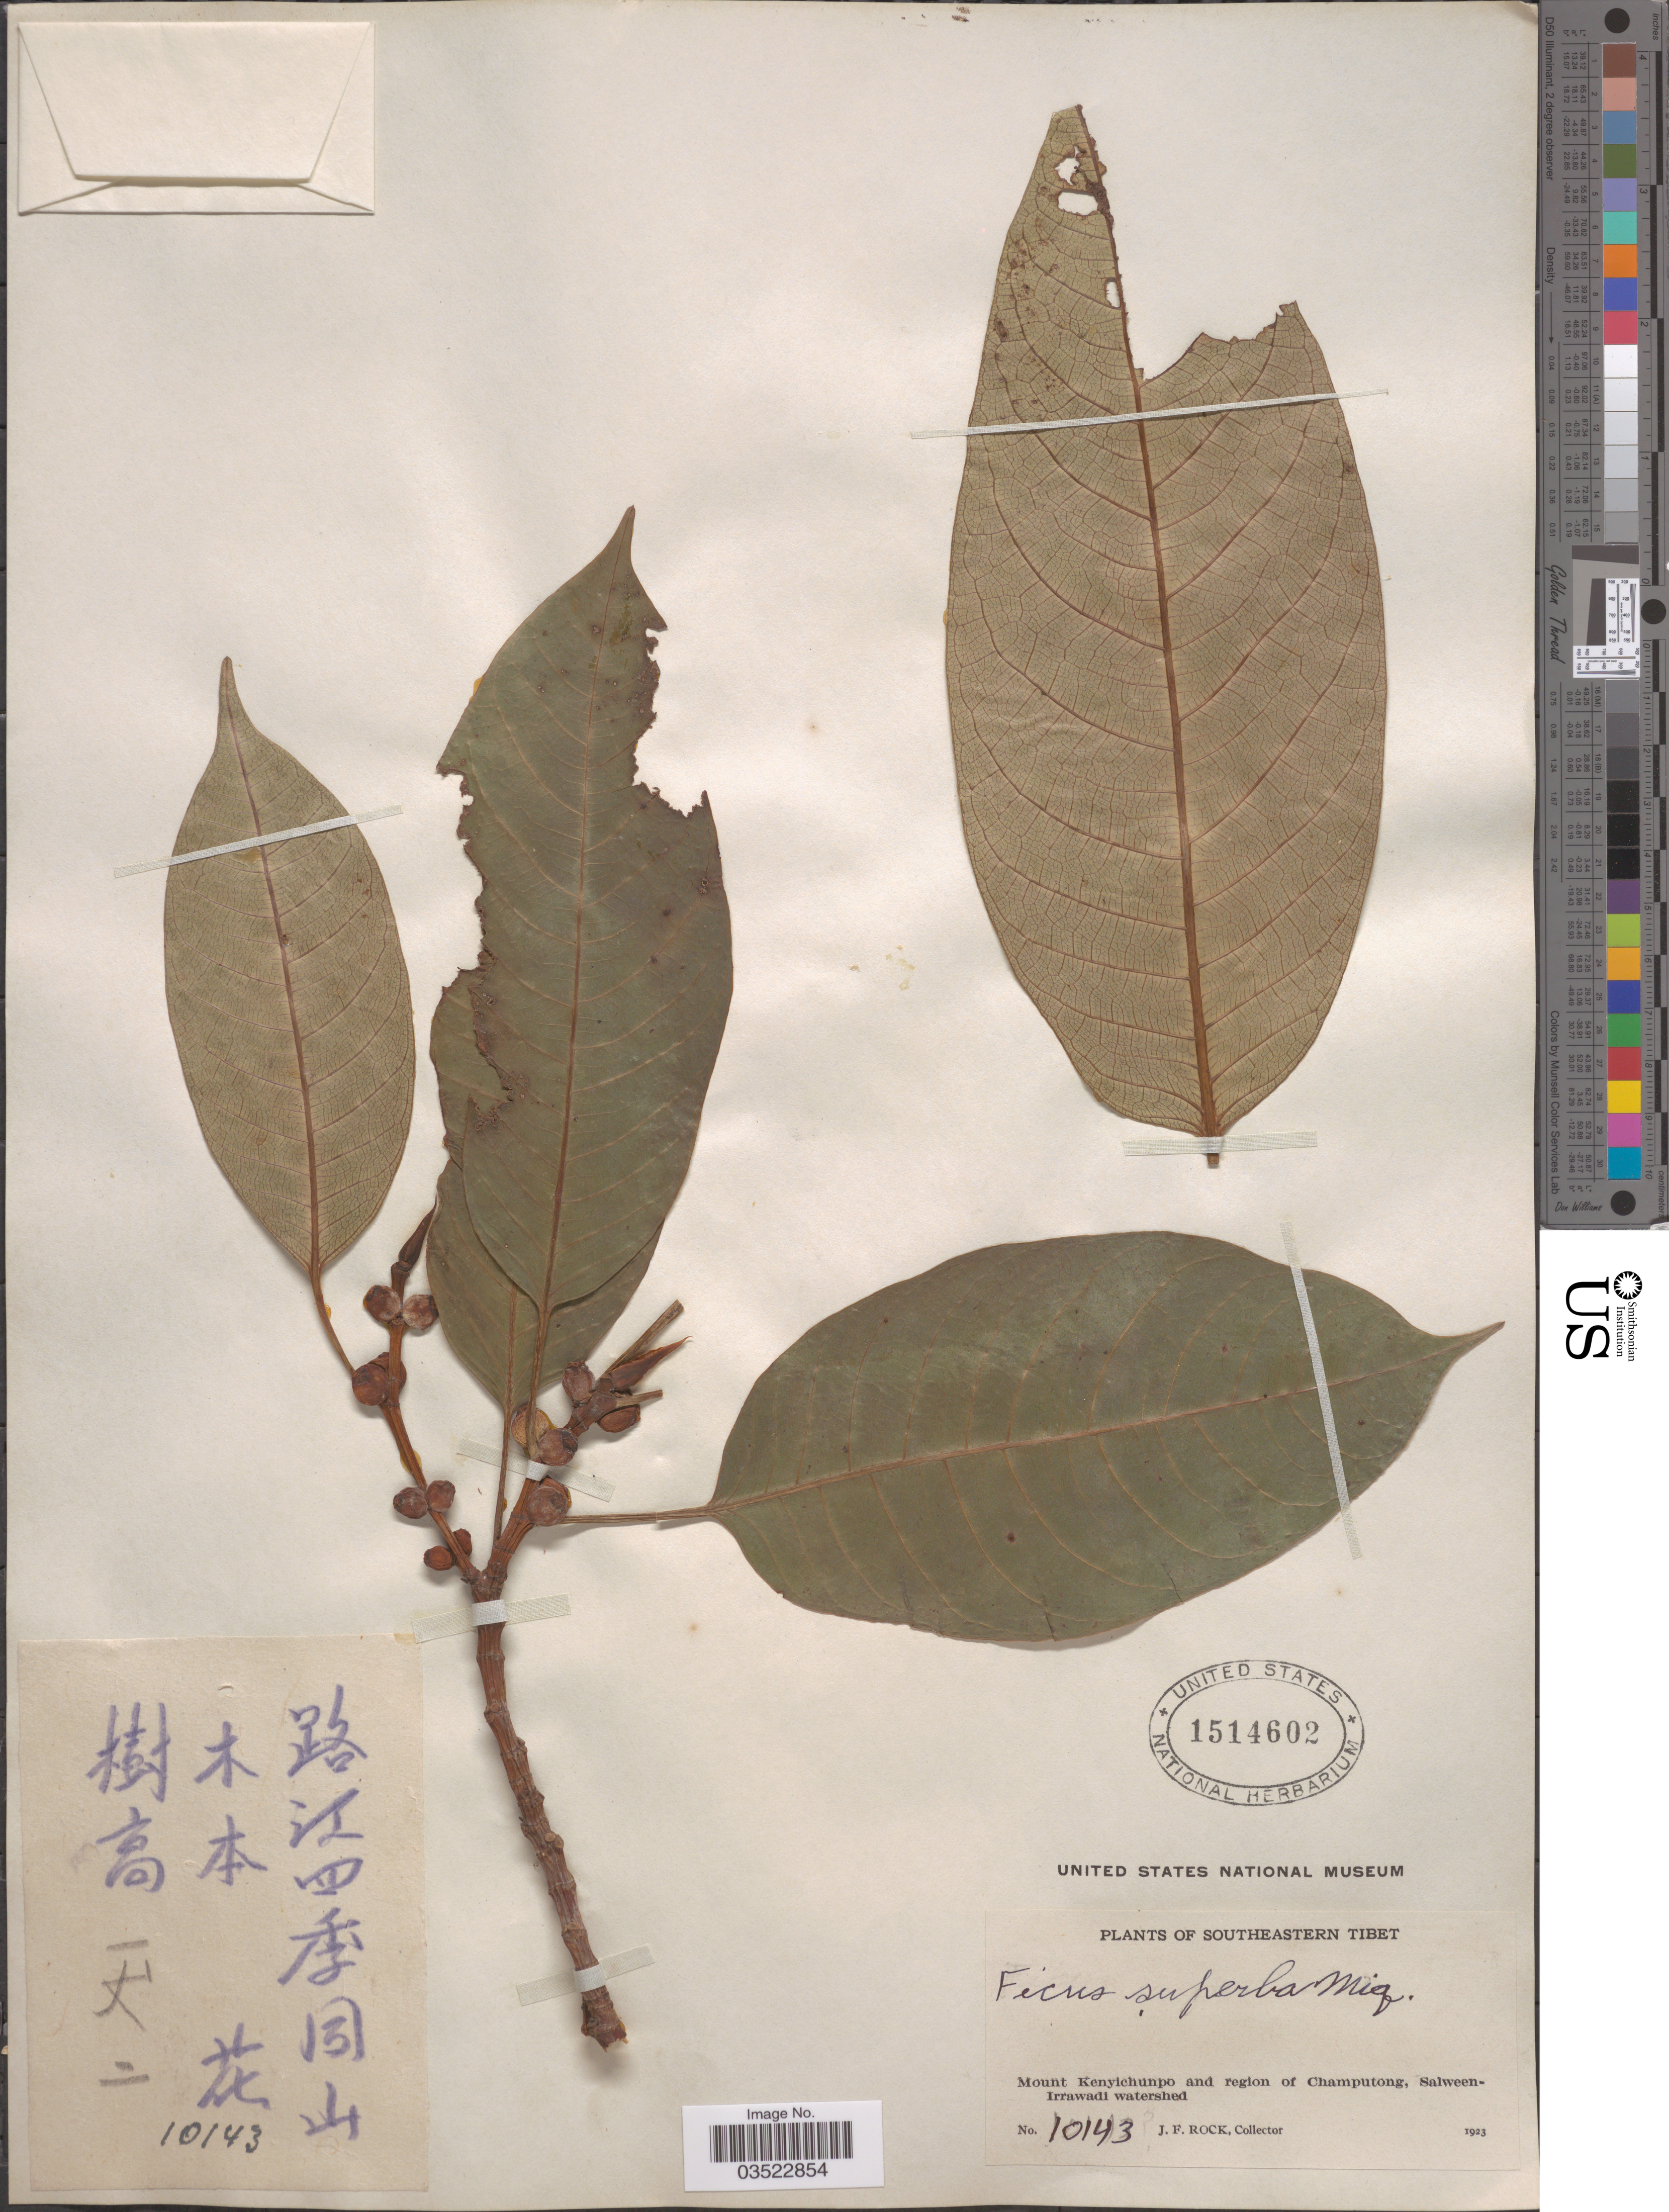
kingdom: Plantae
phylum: Tracheophyta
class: Magnoliopsida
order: Rosales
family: Moraceae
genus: Ficus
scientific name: Ficus superba var. japonica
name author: Miq.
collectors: J. Rock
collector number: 10143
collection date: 1923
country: China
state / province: Xizang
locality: Southeastern Tibet. Mount Kenyichunpo and region of Champutong, Salween-Irrawadi watershed.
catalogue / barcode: US 1514602